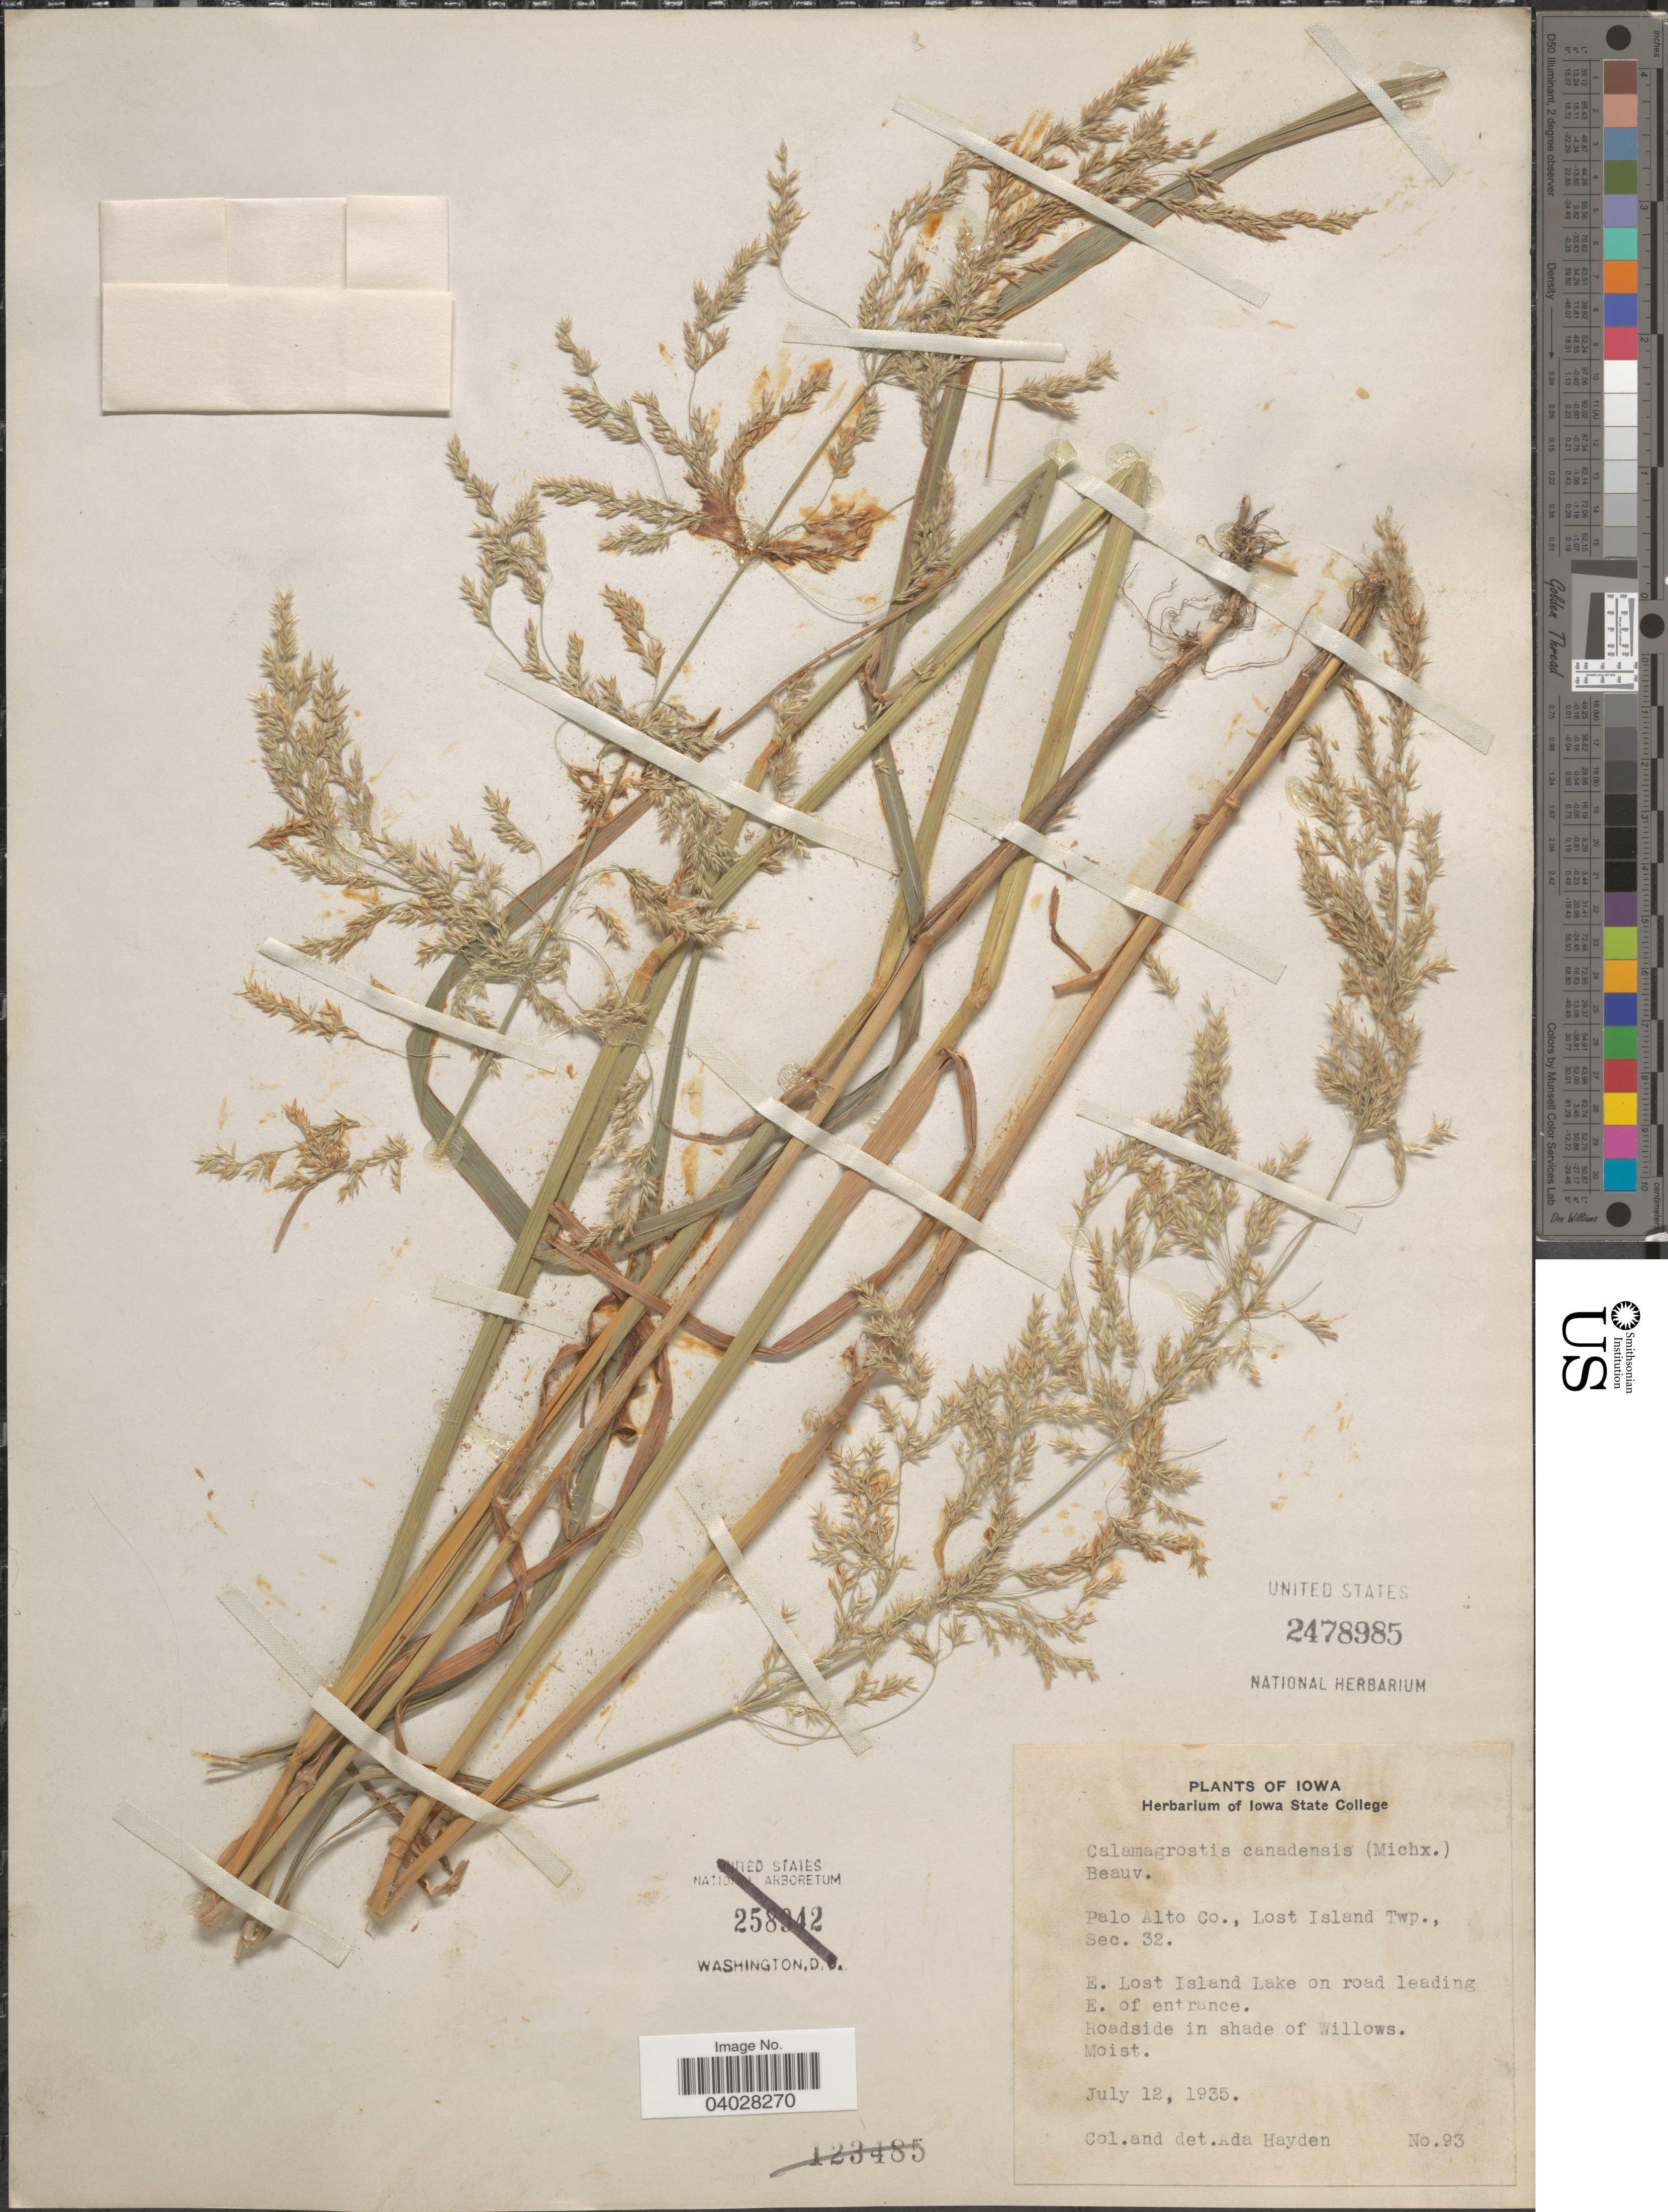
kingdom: Plantae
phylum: Tracheophyta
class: Liliopsida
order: Poales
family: Poaceae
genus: Calamagrostis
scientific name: Calamagrostis canadensis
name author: (Michx.) P. Beauv.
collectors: Ada Hayden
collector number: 93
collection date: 1935-07-12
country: United States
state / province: Iowa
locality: Palo Alto Co., Lost Island Twp., Sec. 32. E. Lost Island Lake on road leading E. of entrance.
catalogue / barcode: US 2478985